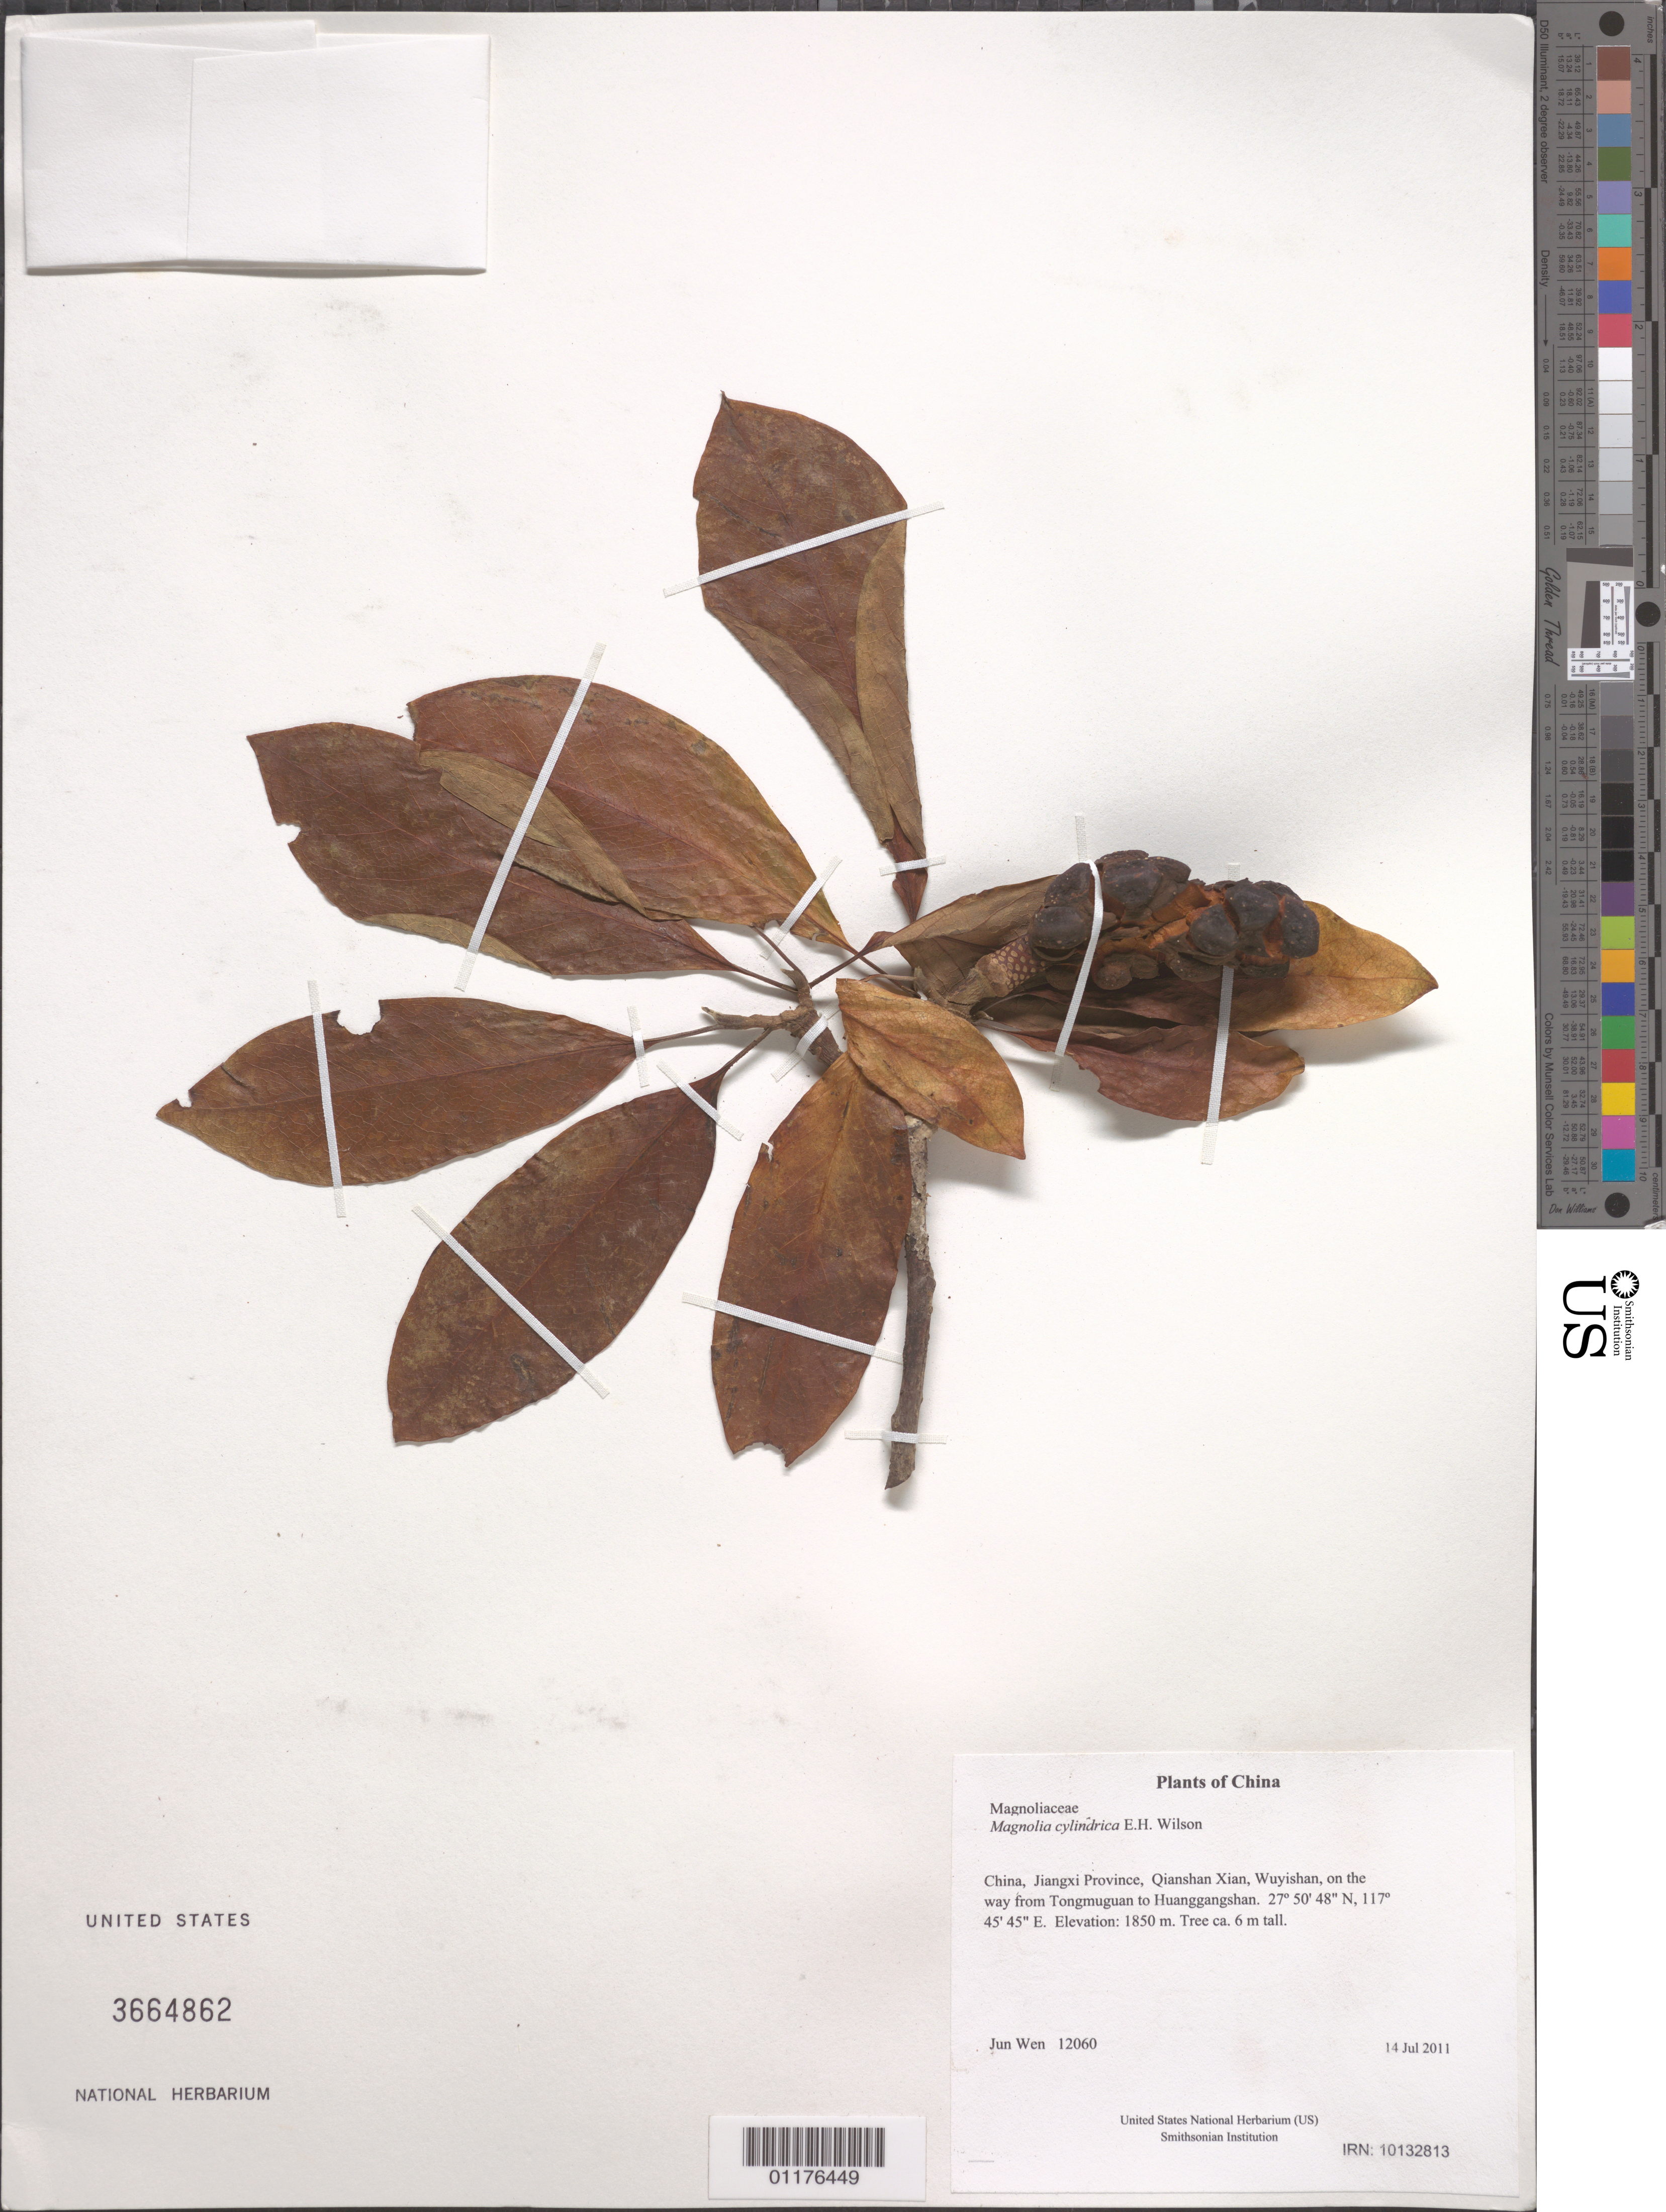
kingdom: Plantae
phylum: Tracheophyta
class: Magnoliopsida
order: Magnoliales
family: Magnoliaceae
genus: Magnolia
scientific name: Magnolia cylindrica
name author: E.H. Wilson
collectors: J. Wen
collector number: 12060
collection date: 2011-07-14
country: China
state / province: Jiangxi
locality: Qianshan Xian, Wuyishan, on the way from Tongmuguan to Huanggangshan.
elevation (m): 1850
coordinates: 27 50.806 N, 117 45.754 E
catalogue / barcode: US 3664862